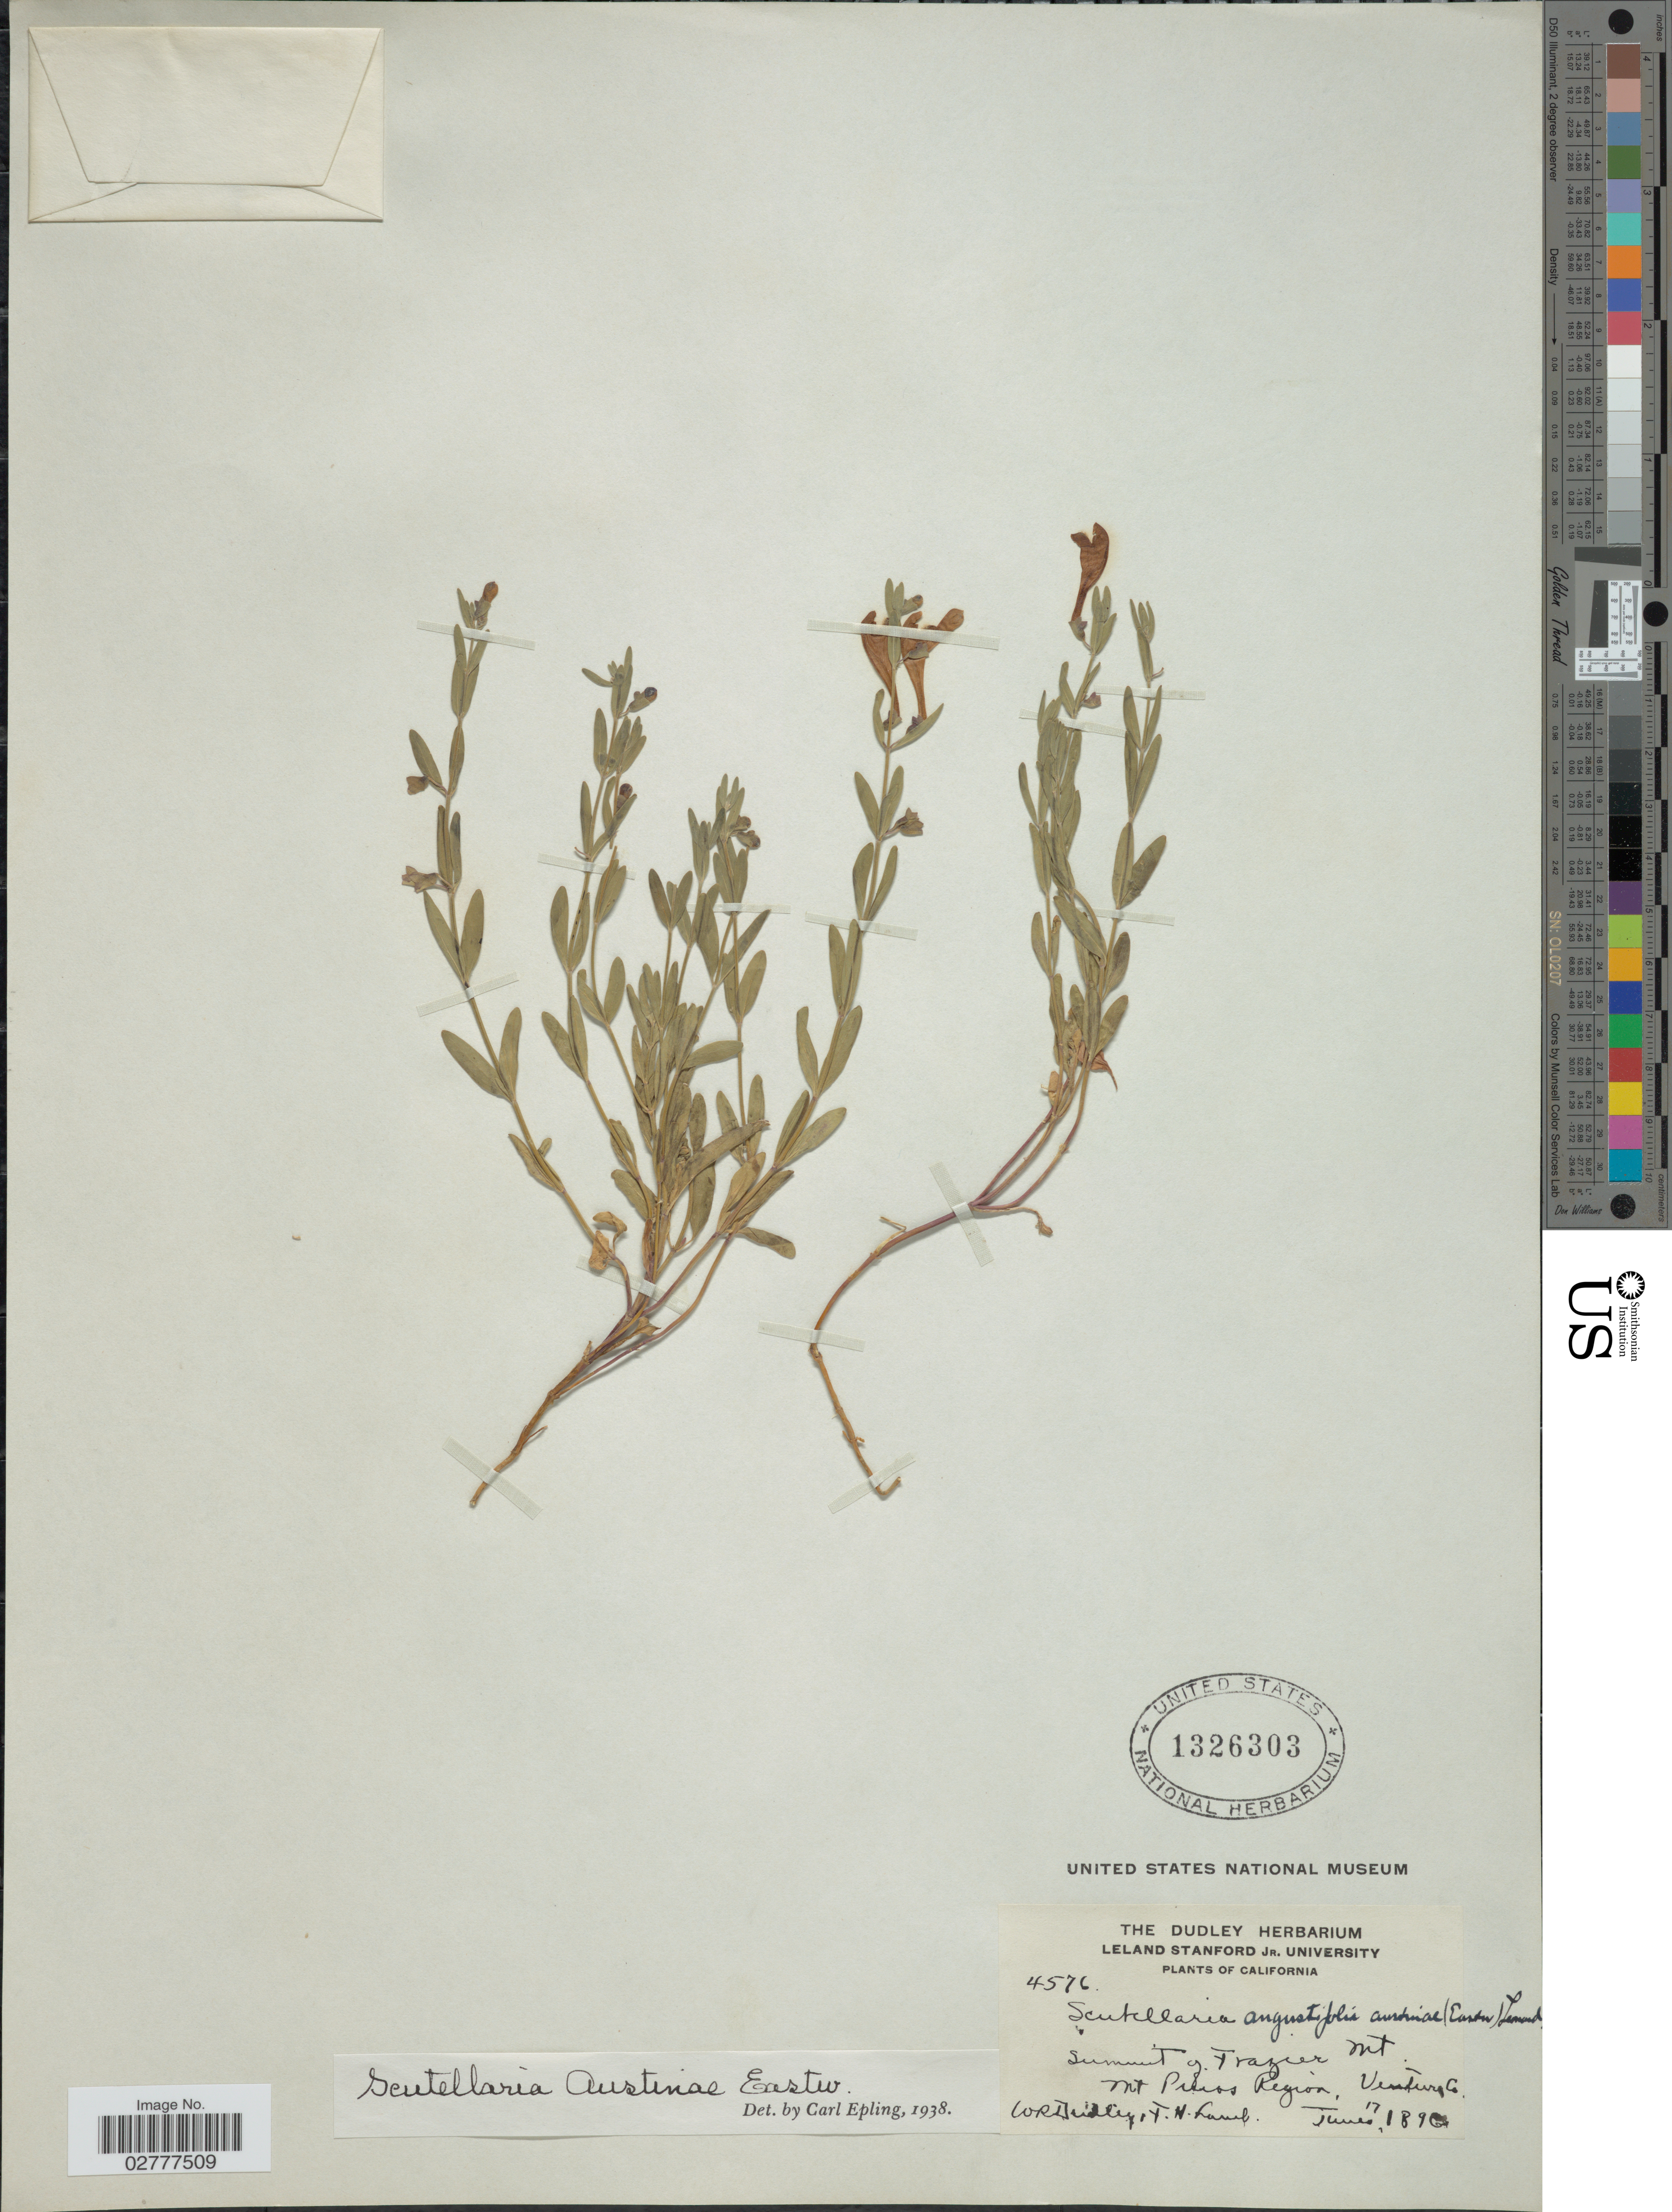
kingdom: Plantae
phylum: Tracheophyta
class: Magnoliopsida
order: Lamiales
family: Lamiaceae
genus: Scutellaria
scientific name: Scutellaria austinae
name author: Eastw.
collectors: W. Dudley & F. H. Lamb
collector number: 4576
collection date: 1896-06-17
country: United States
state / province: California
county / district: Ventura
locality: Summit of Frazier Mt., Mt Pinos Region, Ventura Co.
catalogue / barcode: US 1326303